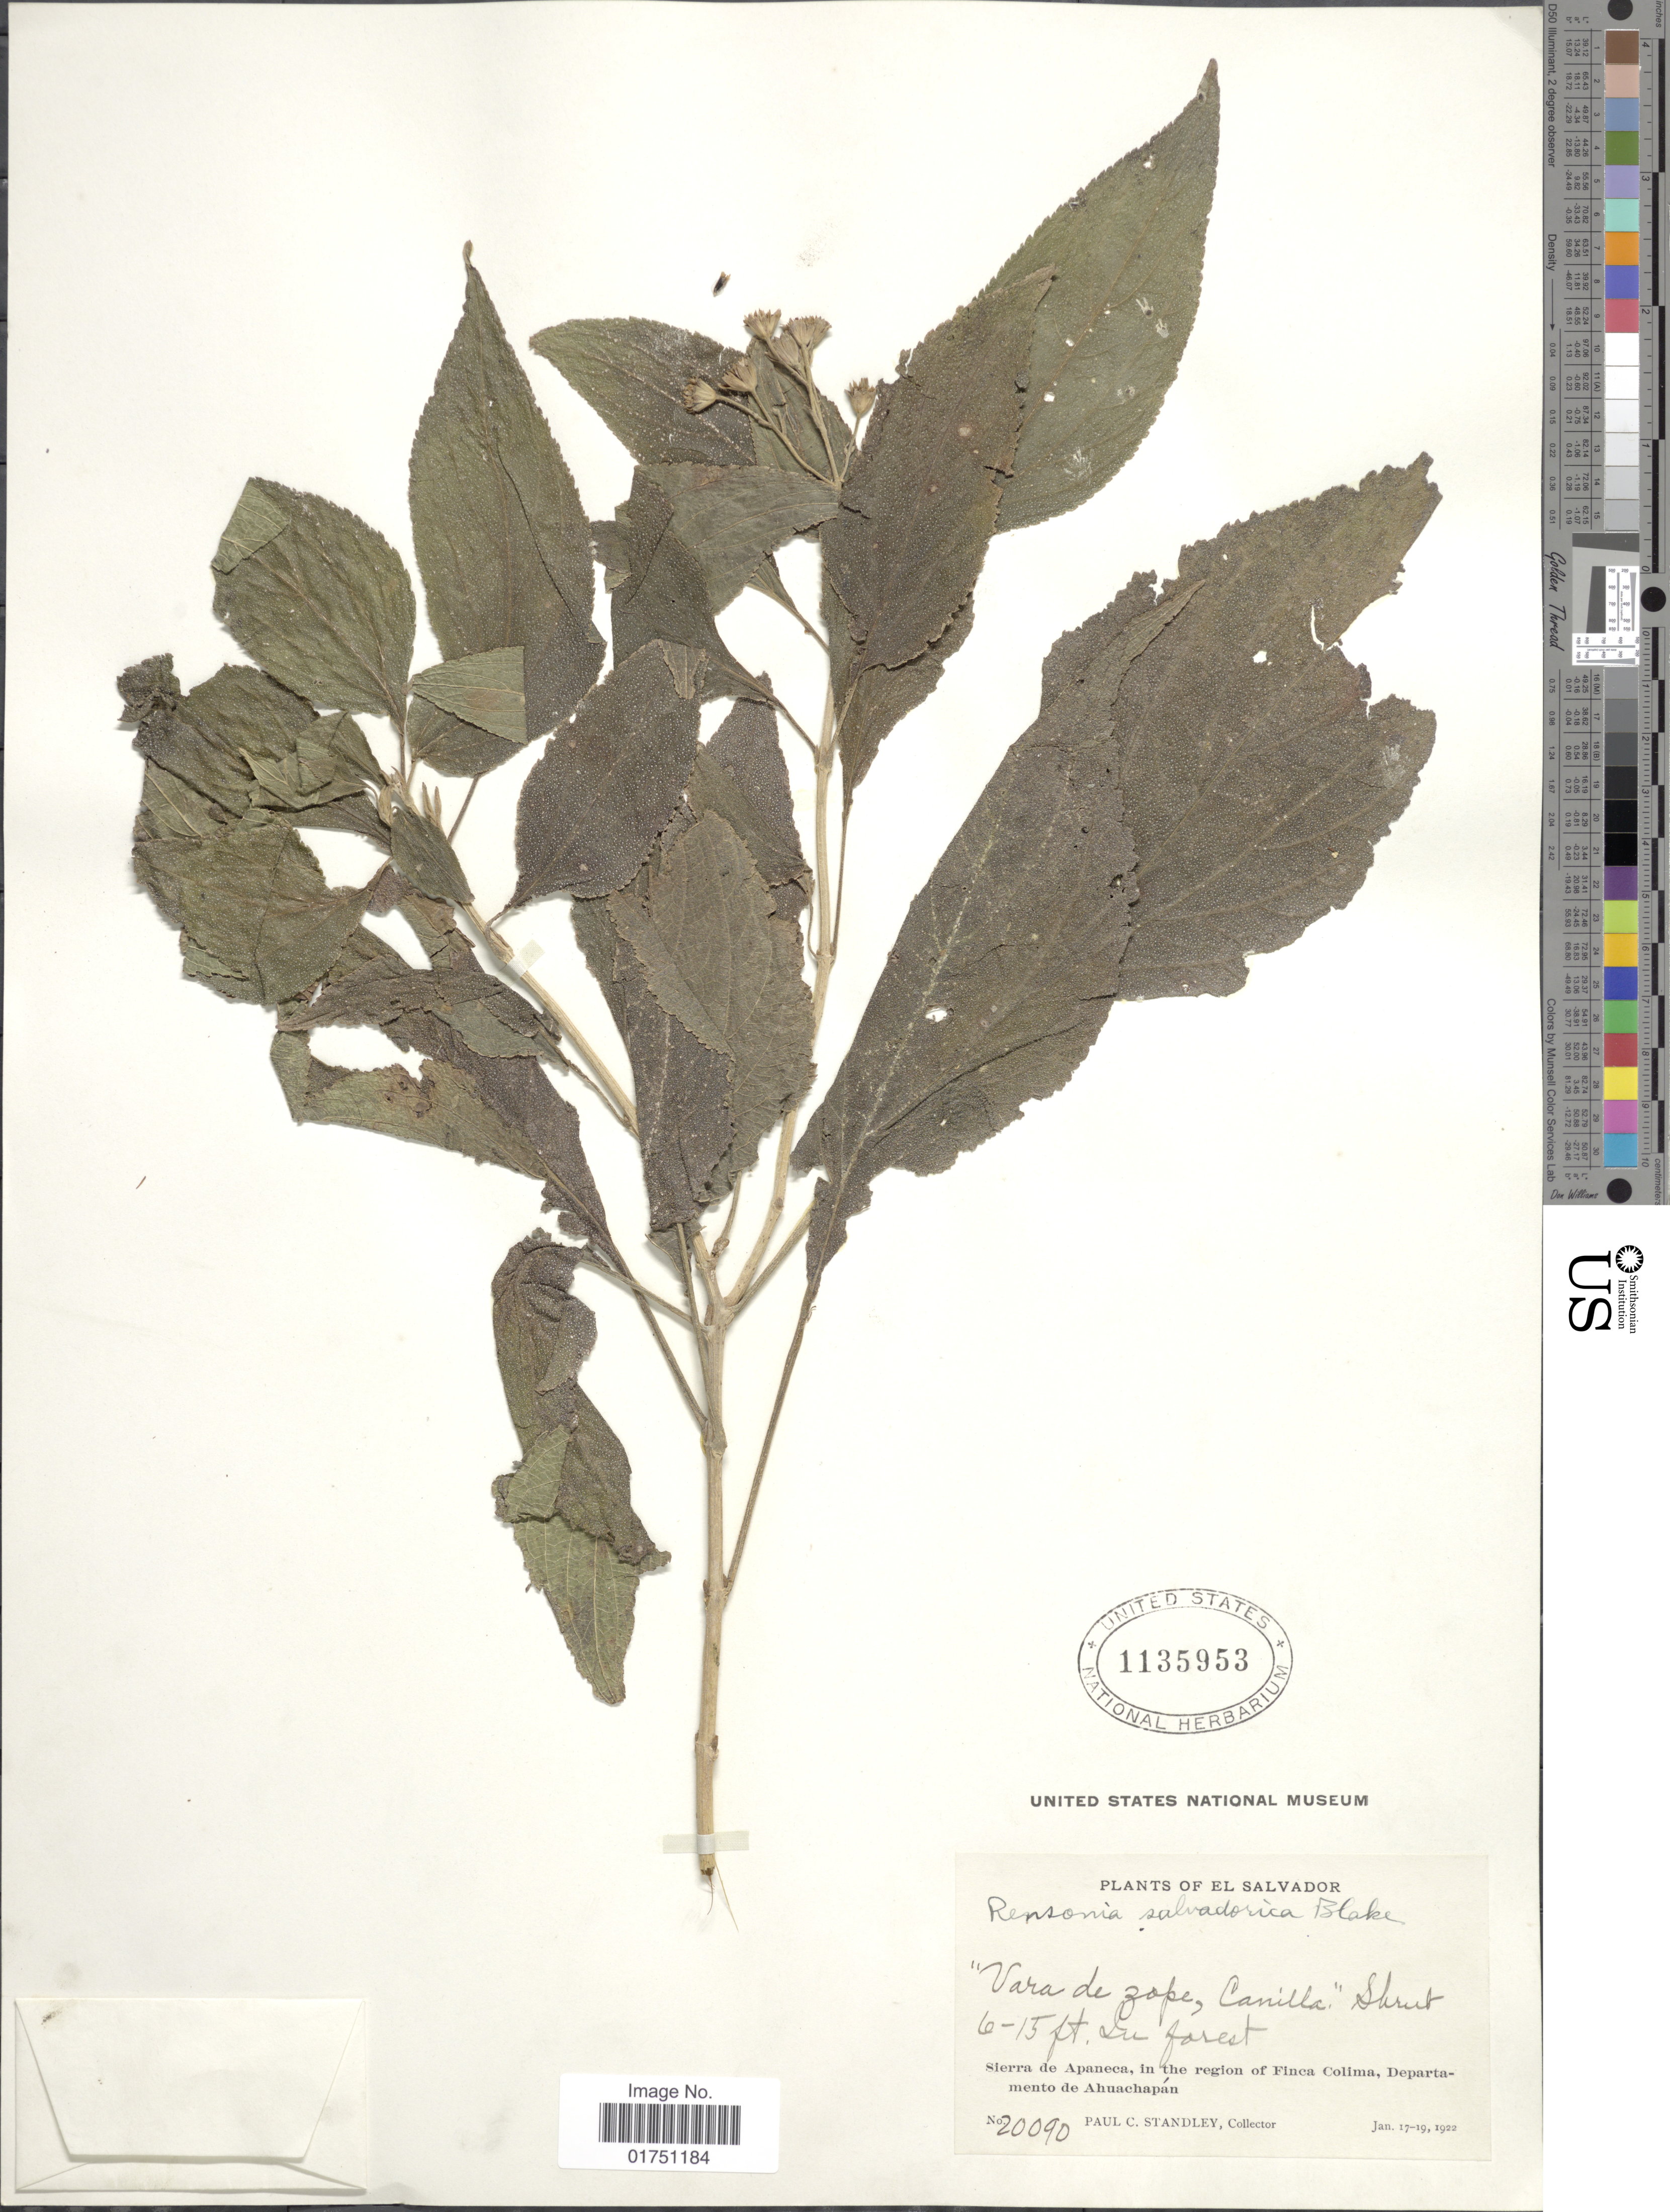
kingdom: Plantae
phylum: Tracheophyta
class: Magnoliopsida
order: Asterales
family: Asteraceae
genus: Rensonia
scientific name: Rensonia salvadorica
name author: S.F. Blake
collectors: P. C. Standley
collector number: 20090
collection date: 1922-01-17/1922-01-19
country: El Salvador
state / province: Ahuachapan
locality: Sierra de Apaneca, in the region of Finca Colima, Departamento de Ahuachapán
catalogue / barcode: US 1135953